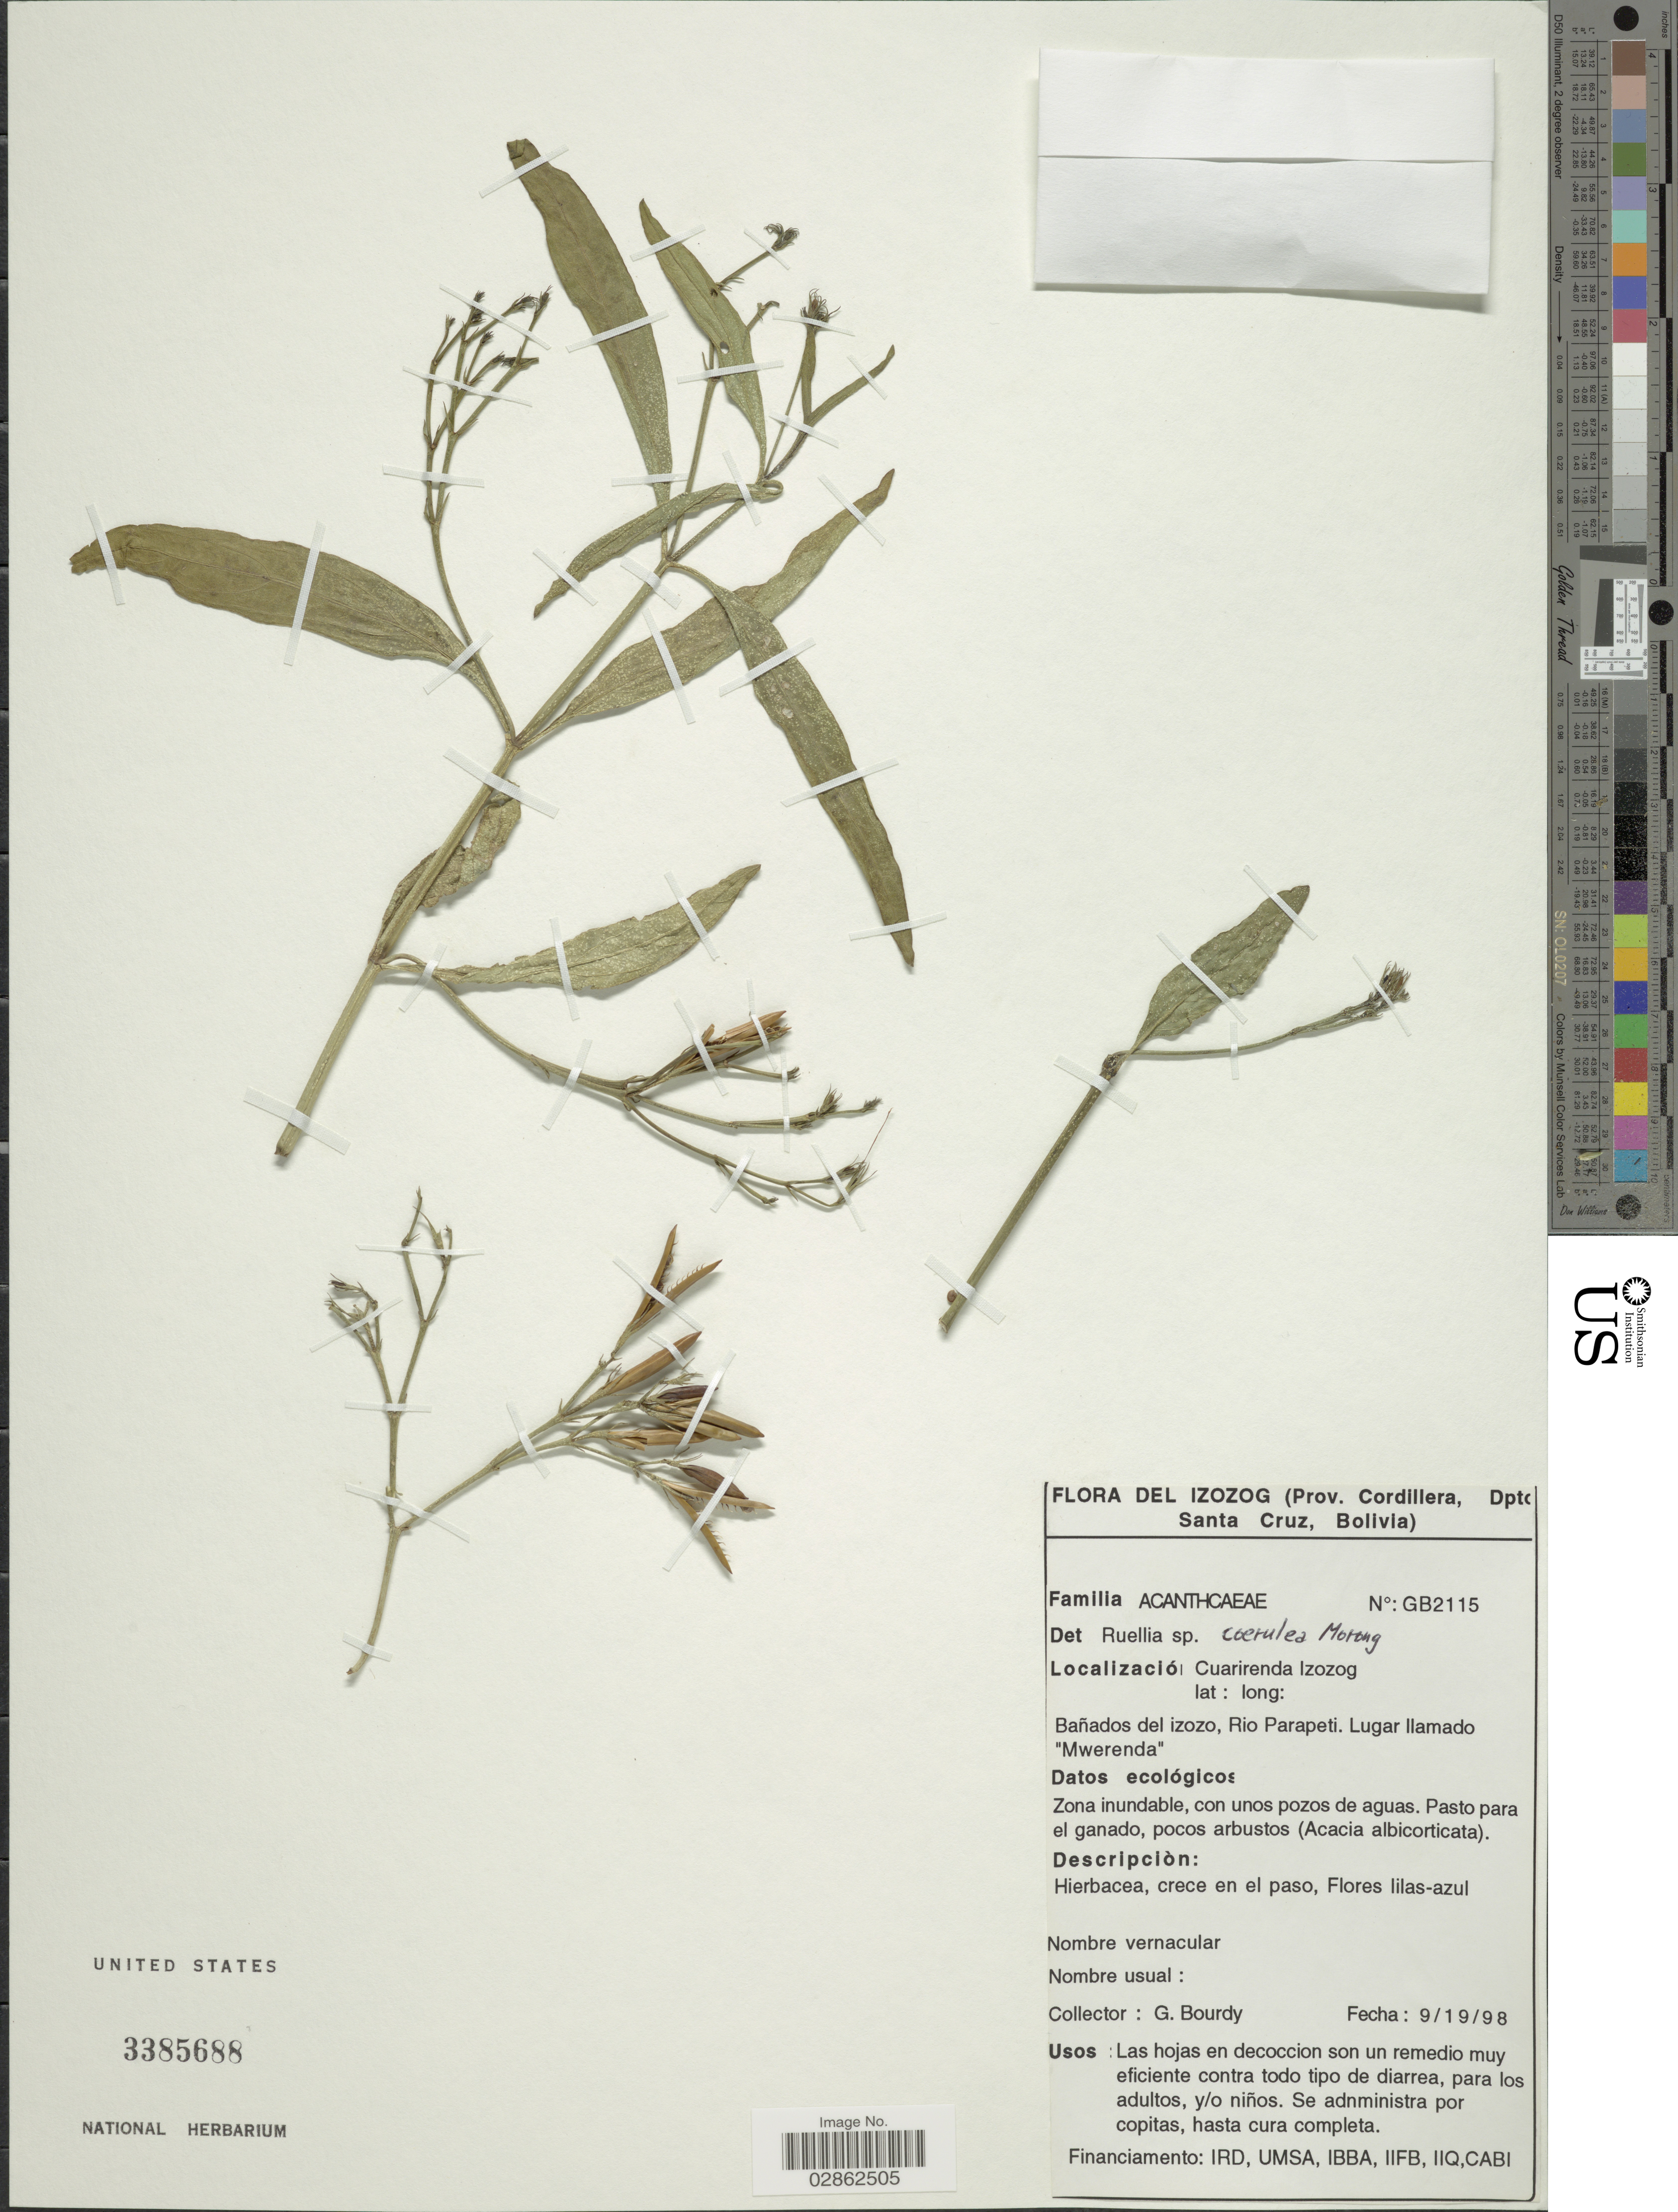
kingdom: Plantae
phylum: Tracheophyta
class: Magnoliopsida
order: Lamiales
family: Acanthaceae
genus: Ruellia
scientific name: Ruellia tweediana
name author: Griseb.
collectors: G. Bourdy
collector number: GB2115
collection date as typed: Transcribed d/m/y: 19/9/98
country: Bolivia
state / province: Santa Cruz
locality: Izozog (Prov. Cordillera, Dpto. Santa Cruz). Cuarirenda Izozog. Bañados de; izozo, Rio Parapeti, Lugar llamado "Mwerenda".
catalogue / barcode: US 3385688